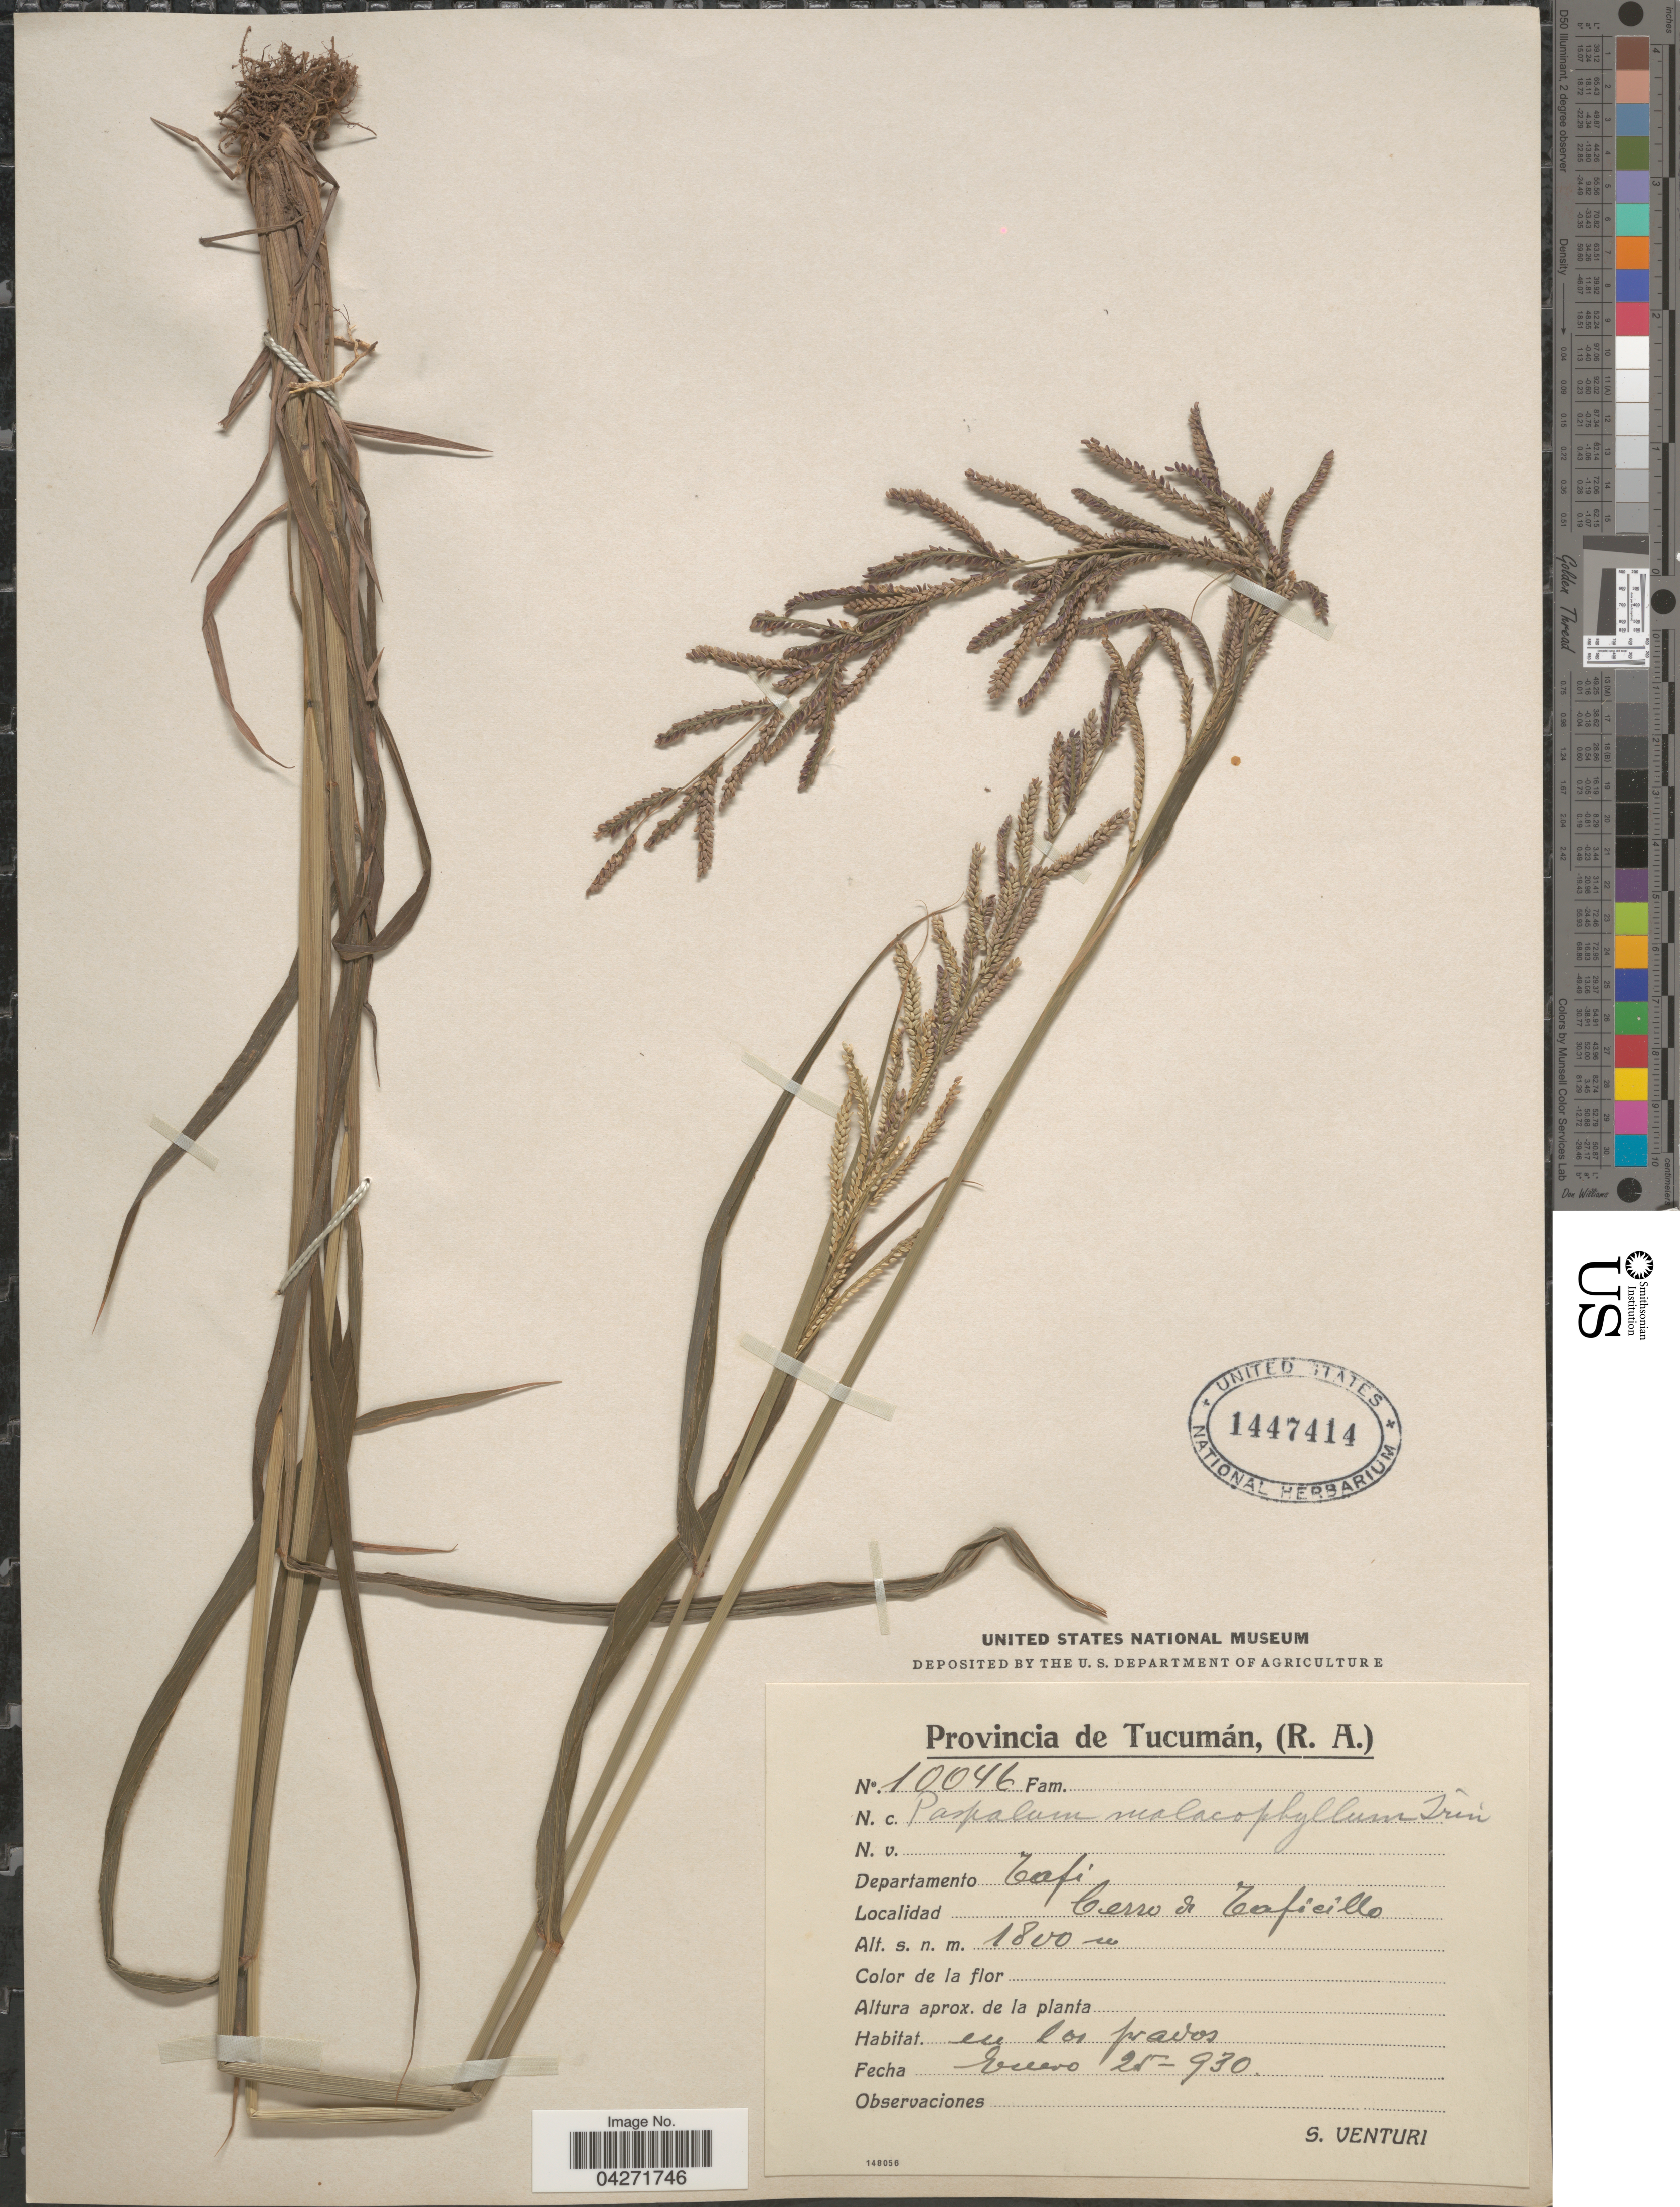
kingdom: Plantae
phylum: Tracheophyta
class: Liliopsida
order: Poales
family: Poaceae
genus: Paspalum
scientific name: Paspalum malacophyllum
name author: Trin.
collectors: S. Venturi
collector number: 10046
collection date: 1930-01-25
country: Argentina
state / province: Tucuman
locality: Departamento Tafi. Cerro de Taficillo.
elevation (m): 1800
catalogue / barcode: US 1447414